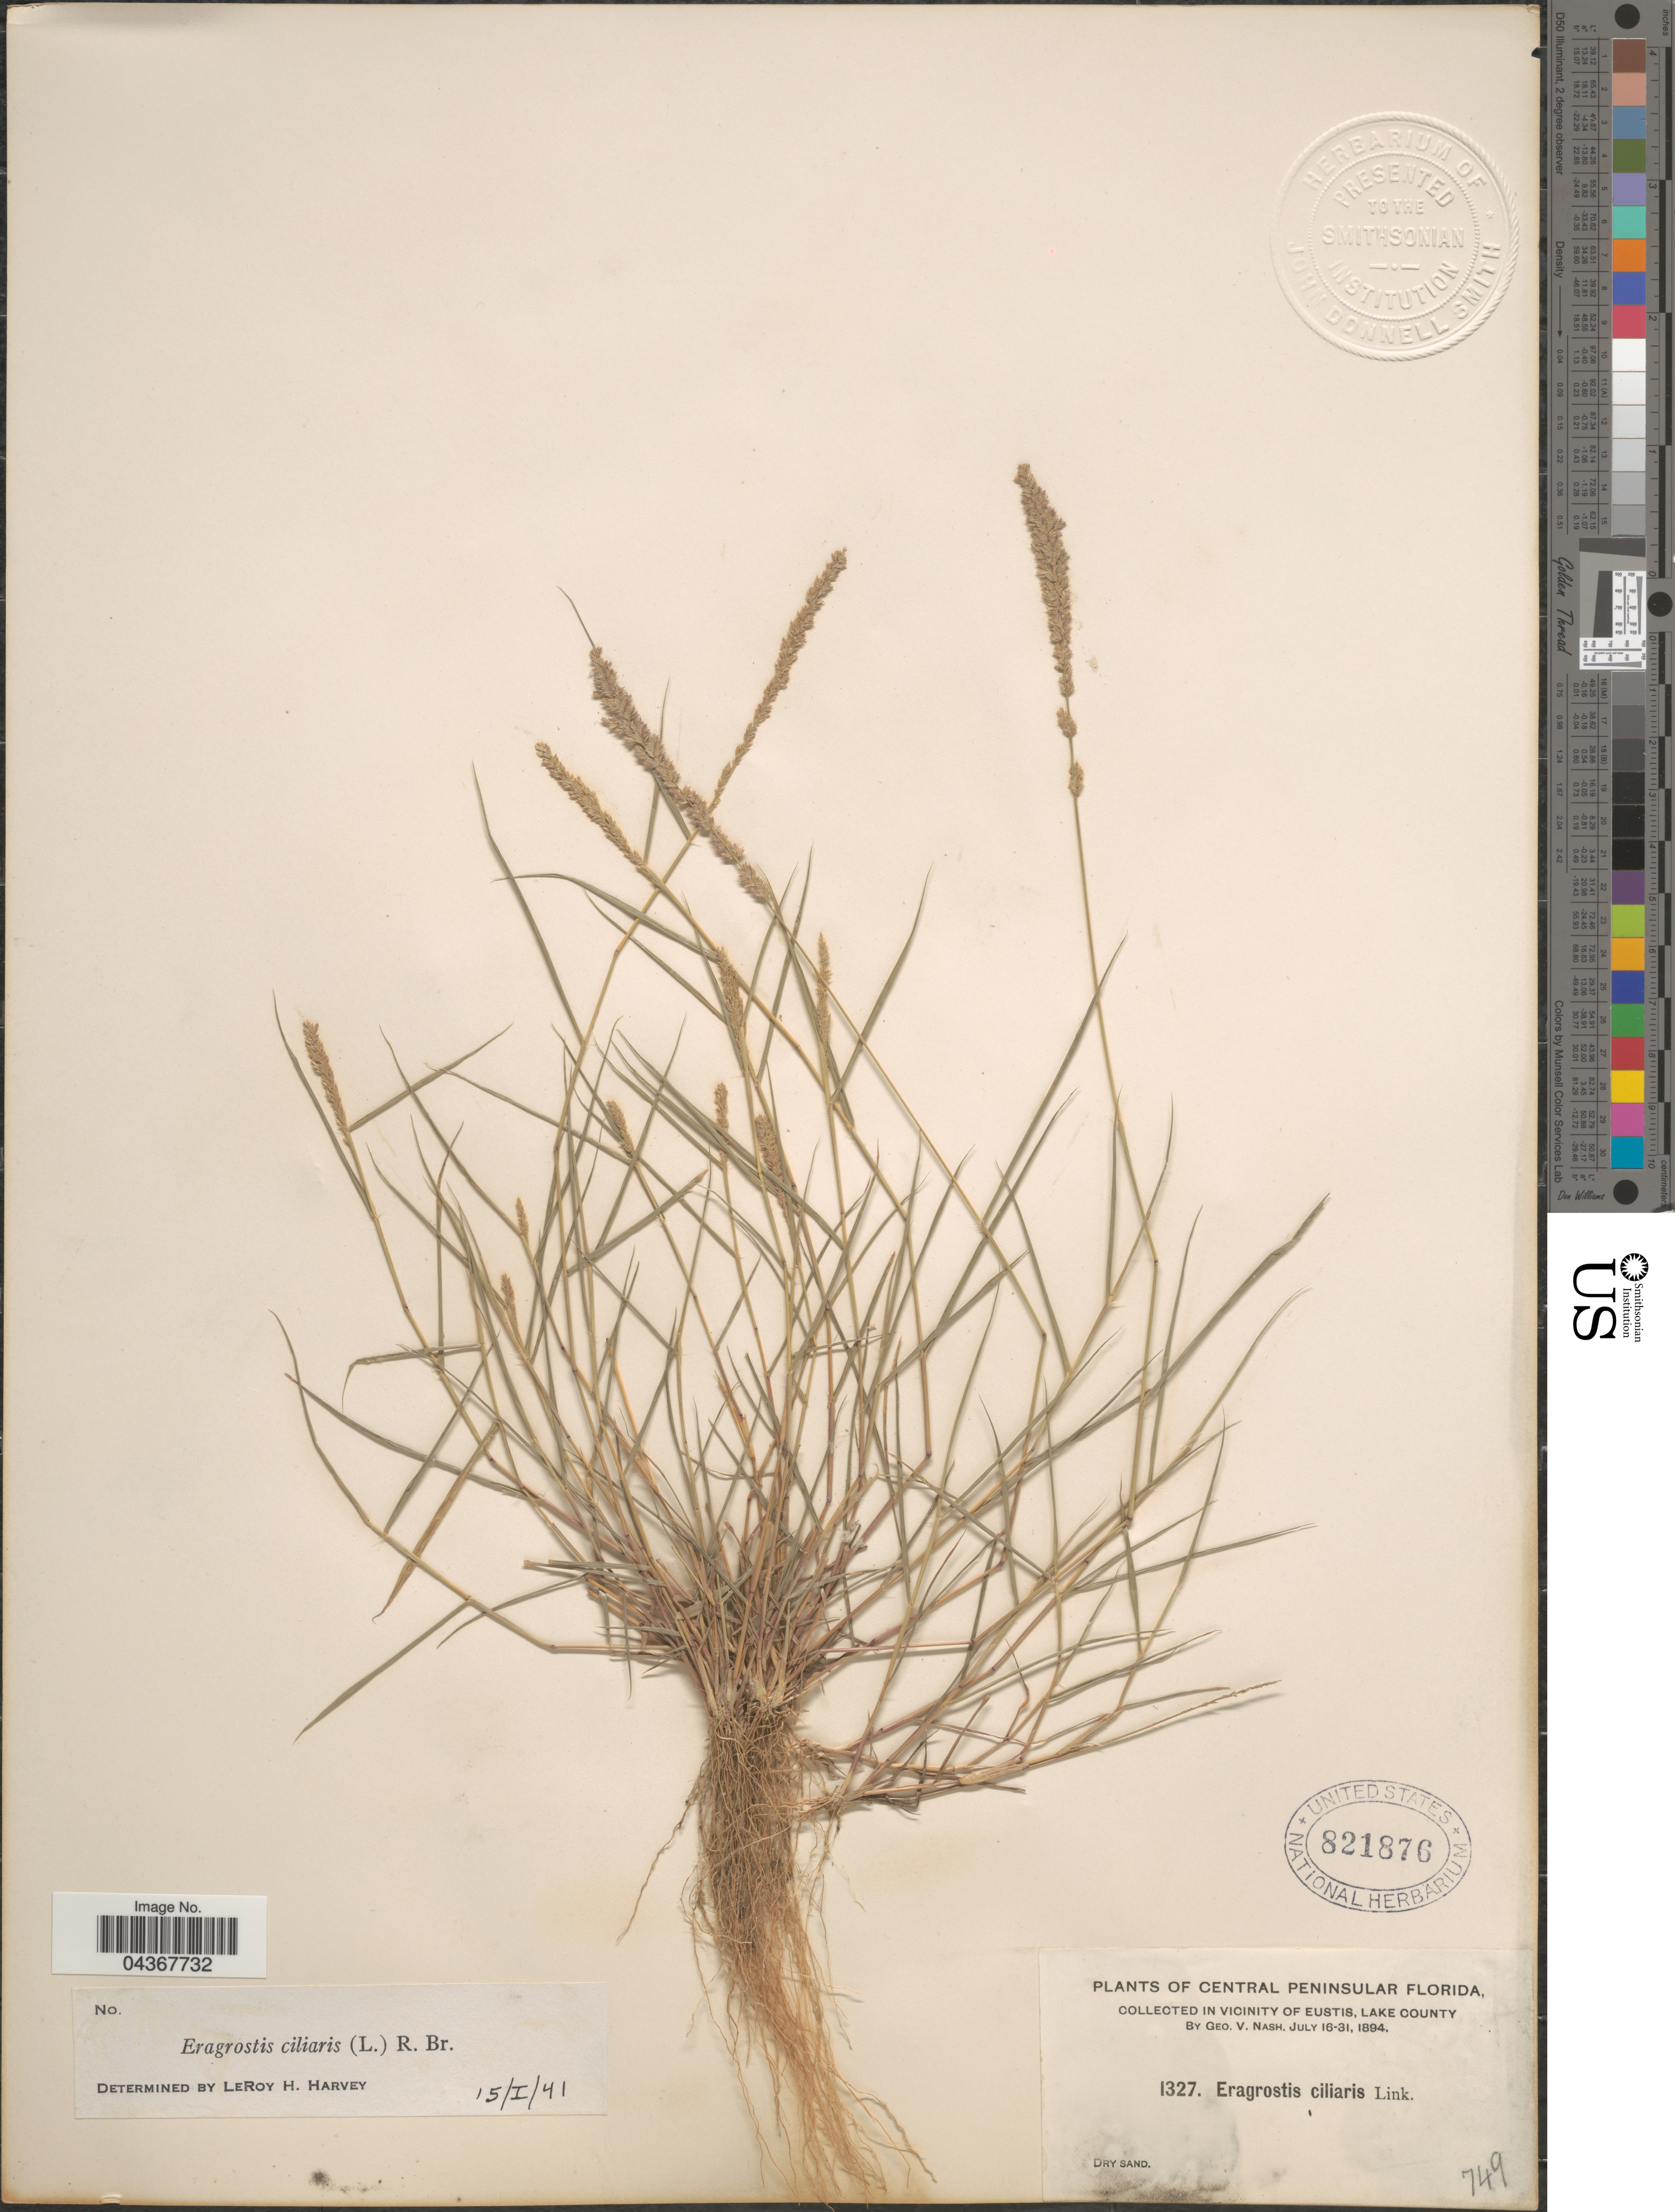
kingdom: Plantae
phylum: Tracheophyta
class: Liliopsida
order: Poales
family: Poaceae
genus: Eragrostis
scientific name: Eragrostis ciliaris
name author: (L.) R. Br.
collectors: G. V. Nash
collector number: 1327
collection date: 1894-07-16/1894-07-31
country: United States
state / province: Florida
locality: Central Peninsular Florida, in vicinity of Eustis, Lake County.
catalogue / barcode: US 821876